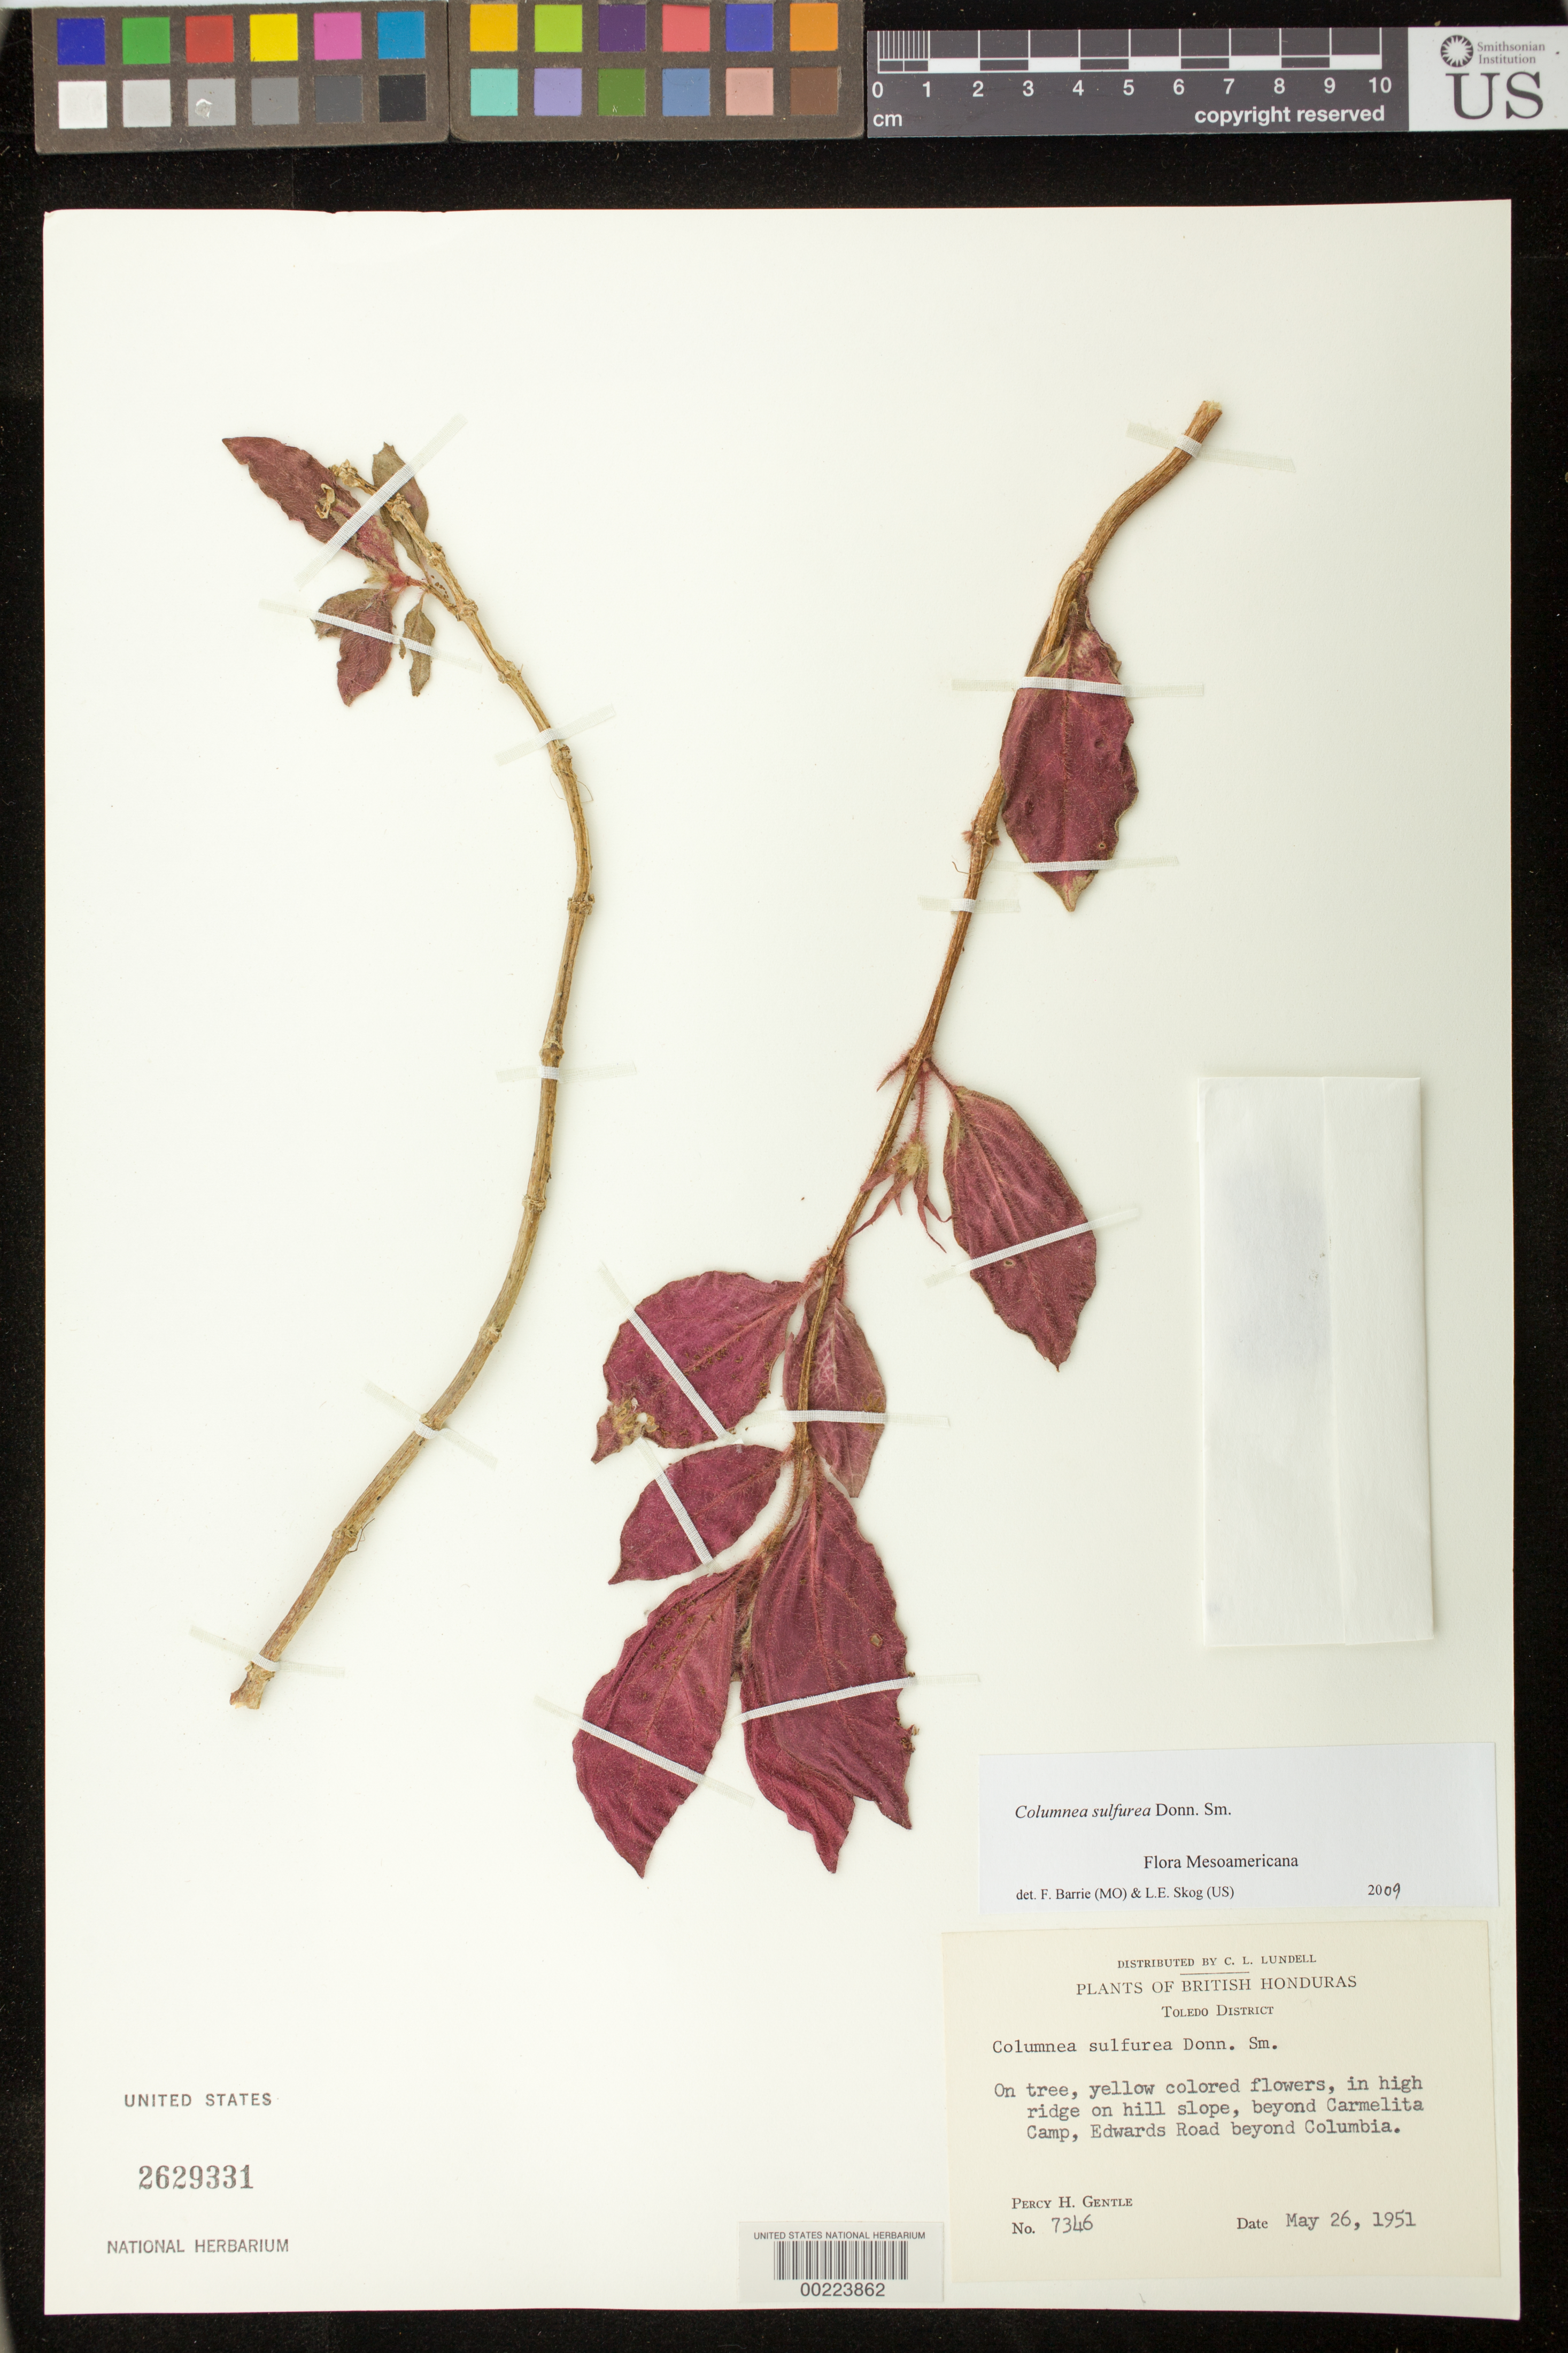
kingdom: Plantae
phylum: Tracheophyta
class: Magnoliopsida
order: Lamiales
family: Gesneriaceae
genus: Columnea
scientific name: Columnea sulfurea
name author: Donn. Sm.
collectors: P. H. Gentle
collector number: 7346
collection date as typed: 26 May 1951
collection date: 1951-05-26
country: Belize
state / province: Toledo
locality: Beyond Carmelita camp, Edwards Road beyond Columbia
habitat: In high ridge on hill slope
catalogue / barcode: US 2629331